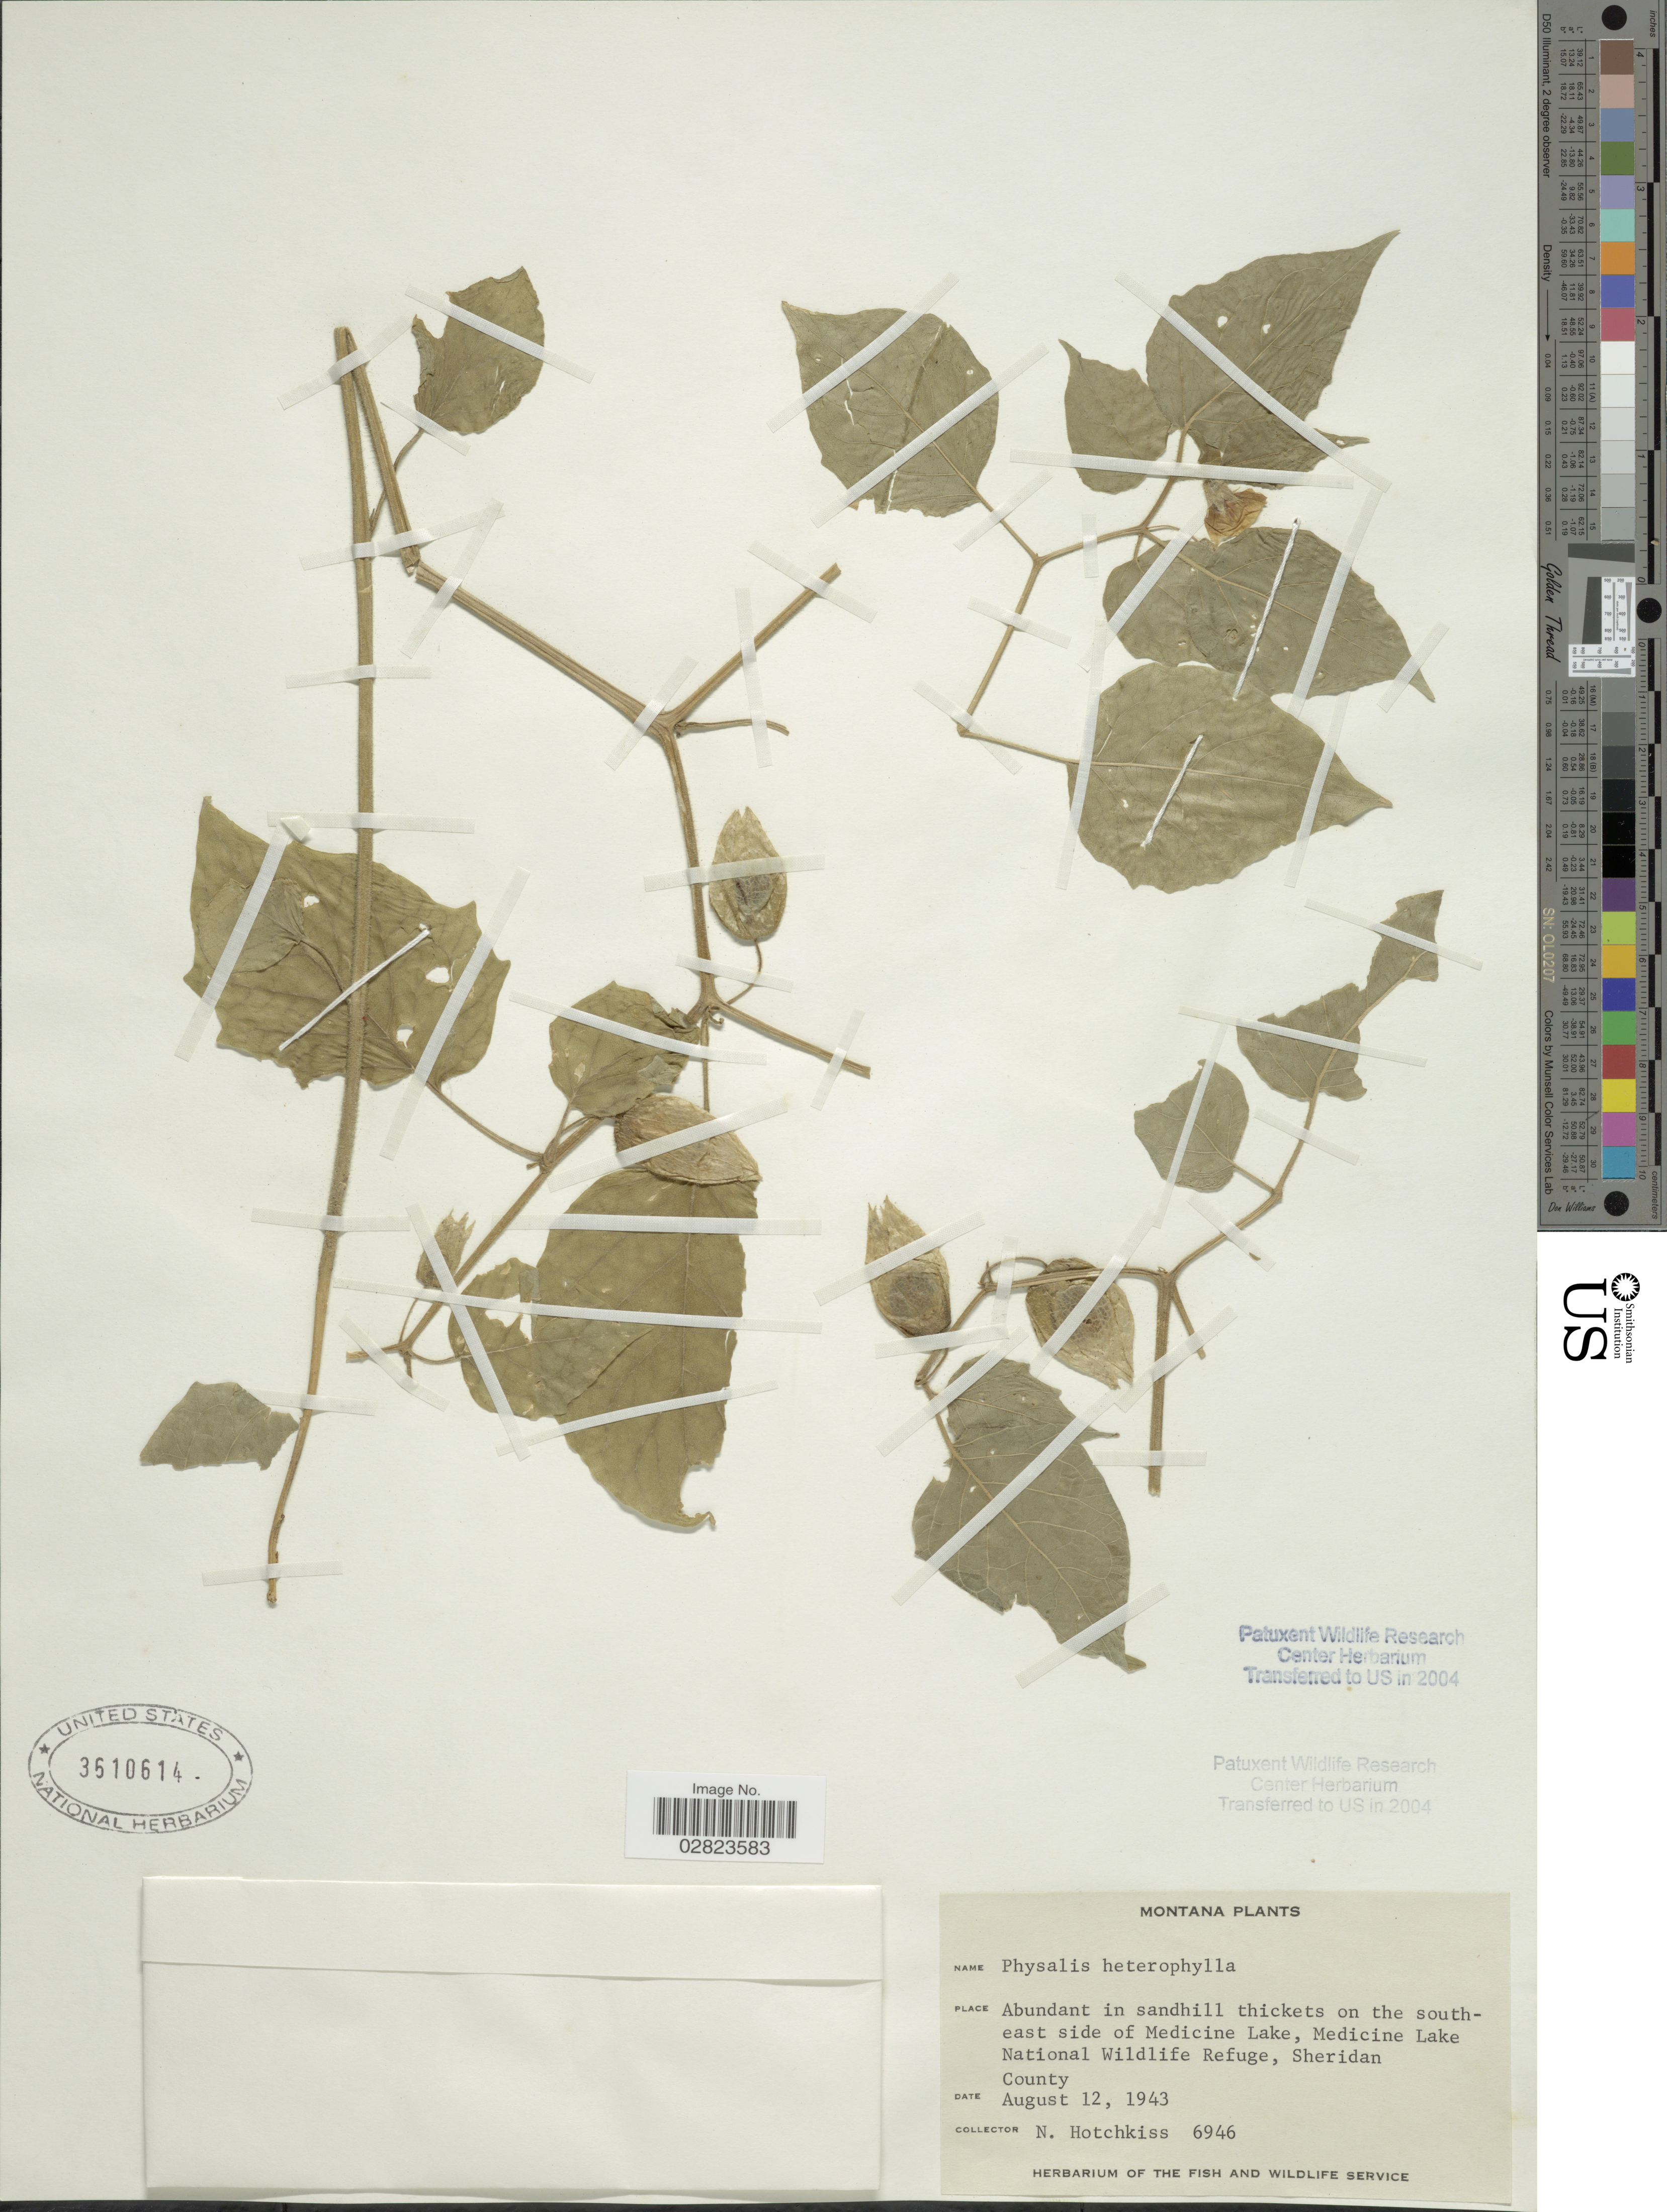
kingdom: Plantae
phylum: Tracheophyta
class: Magnoliopsida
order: Solanales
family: Solanaceae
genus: Physalis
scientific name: Physalis heterophylla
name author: Nees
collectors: N. Hotchkiss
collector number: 6946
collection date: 1943-08-12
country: United States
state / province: Montana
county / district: Sheridan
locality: Abundant in sandhill thickets on the southeast side of Medicine Lake, Medicine Lake National Wildlife Refuge.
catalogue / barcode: US 3610614